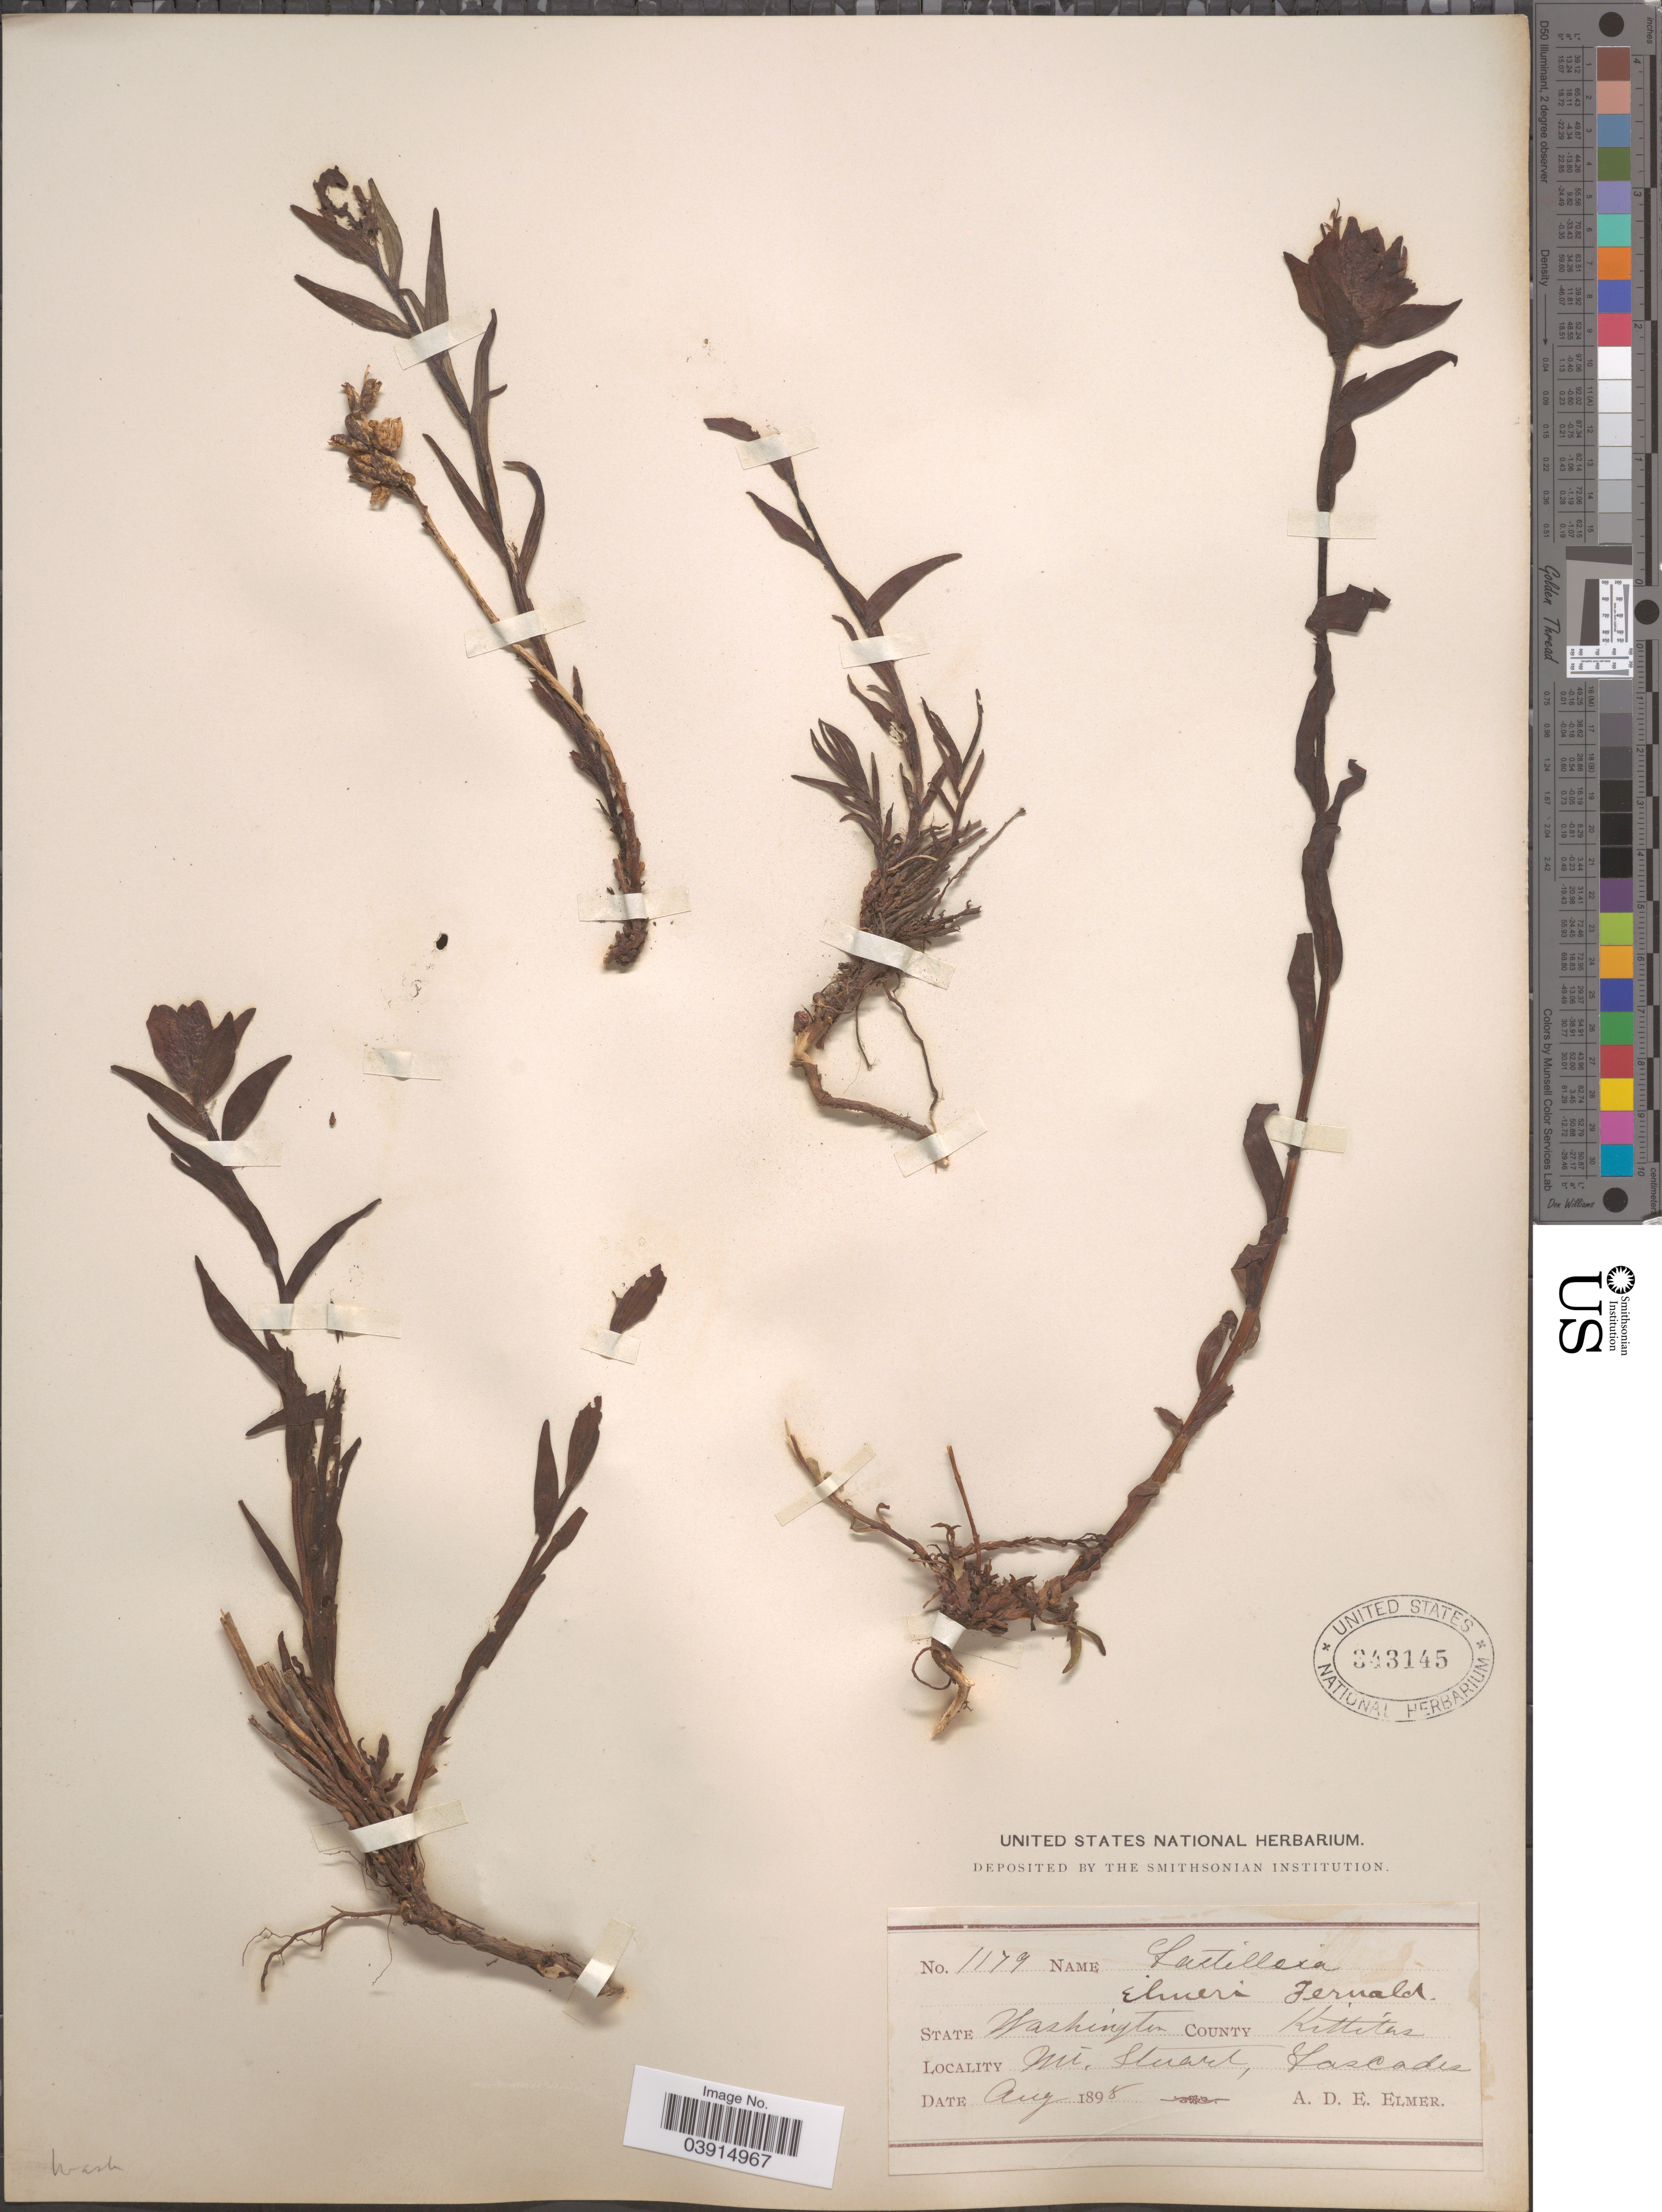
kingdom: Plantae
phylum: Tracheophyta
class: Magnoliopsida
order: Lamiales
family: Orobanchaceae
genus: Castilleja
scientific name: Castilleja sp.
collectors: A. D. E. Elmer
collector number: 1179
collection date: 1898-08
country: United States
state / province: Washington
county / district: Kittitas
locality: County Kittitas. Mt. Stuart, Cascades.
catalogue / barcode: US 343145